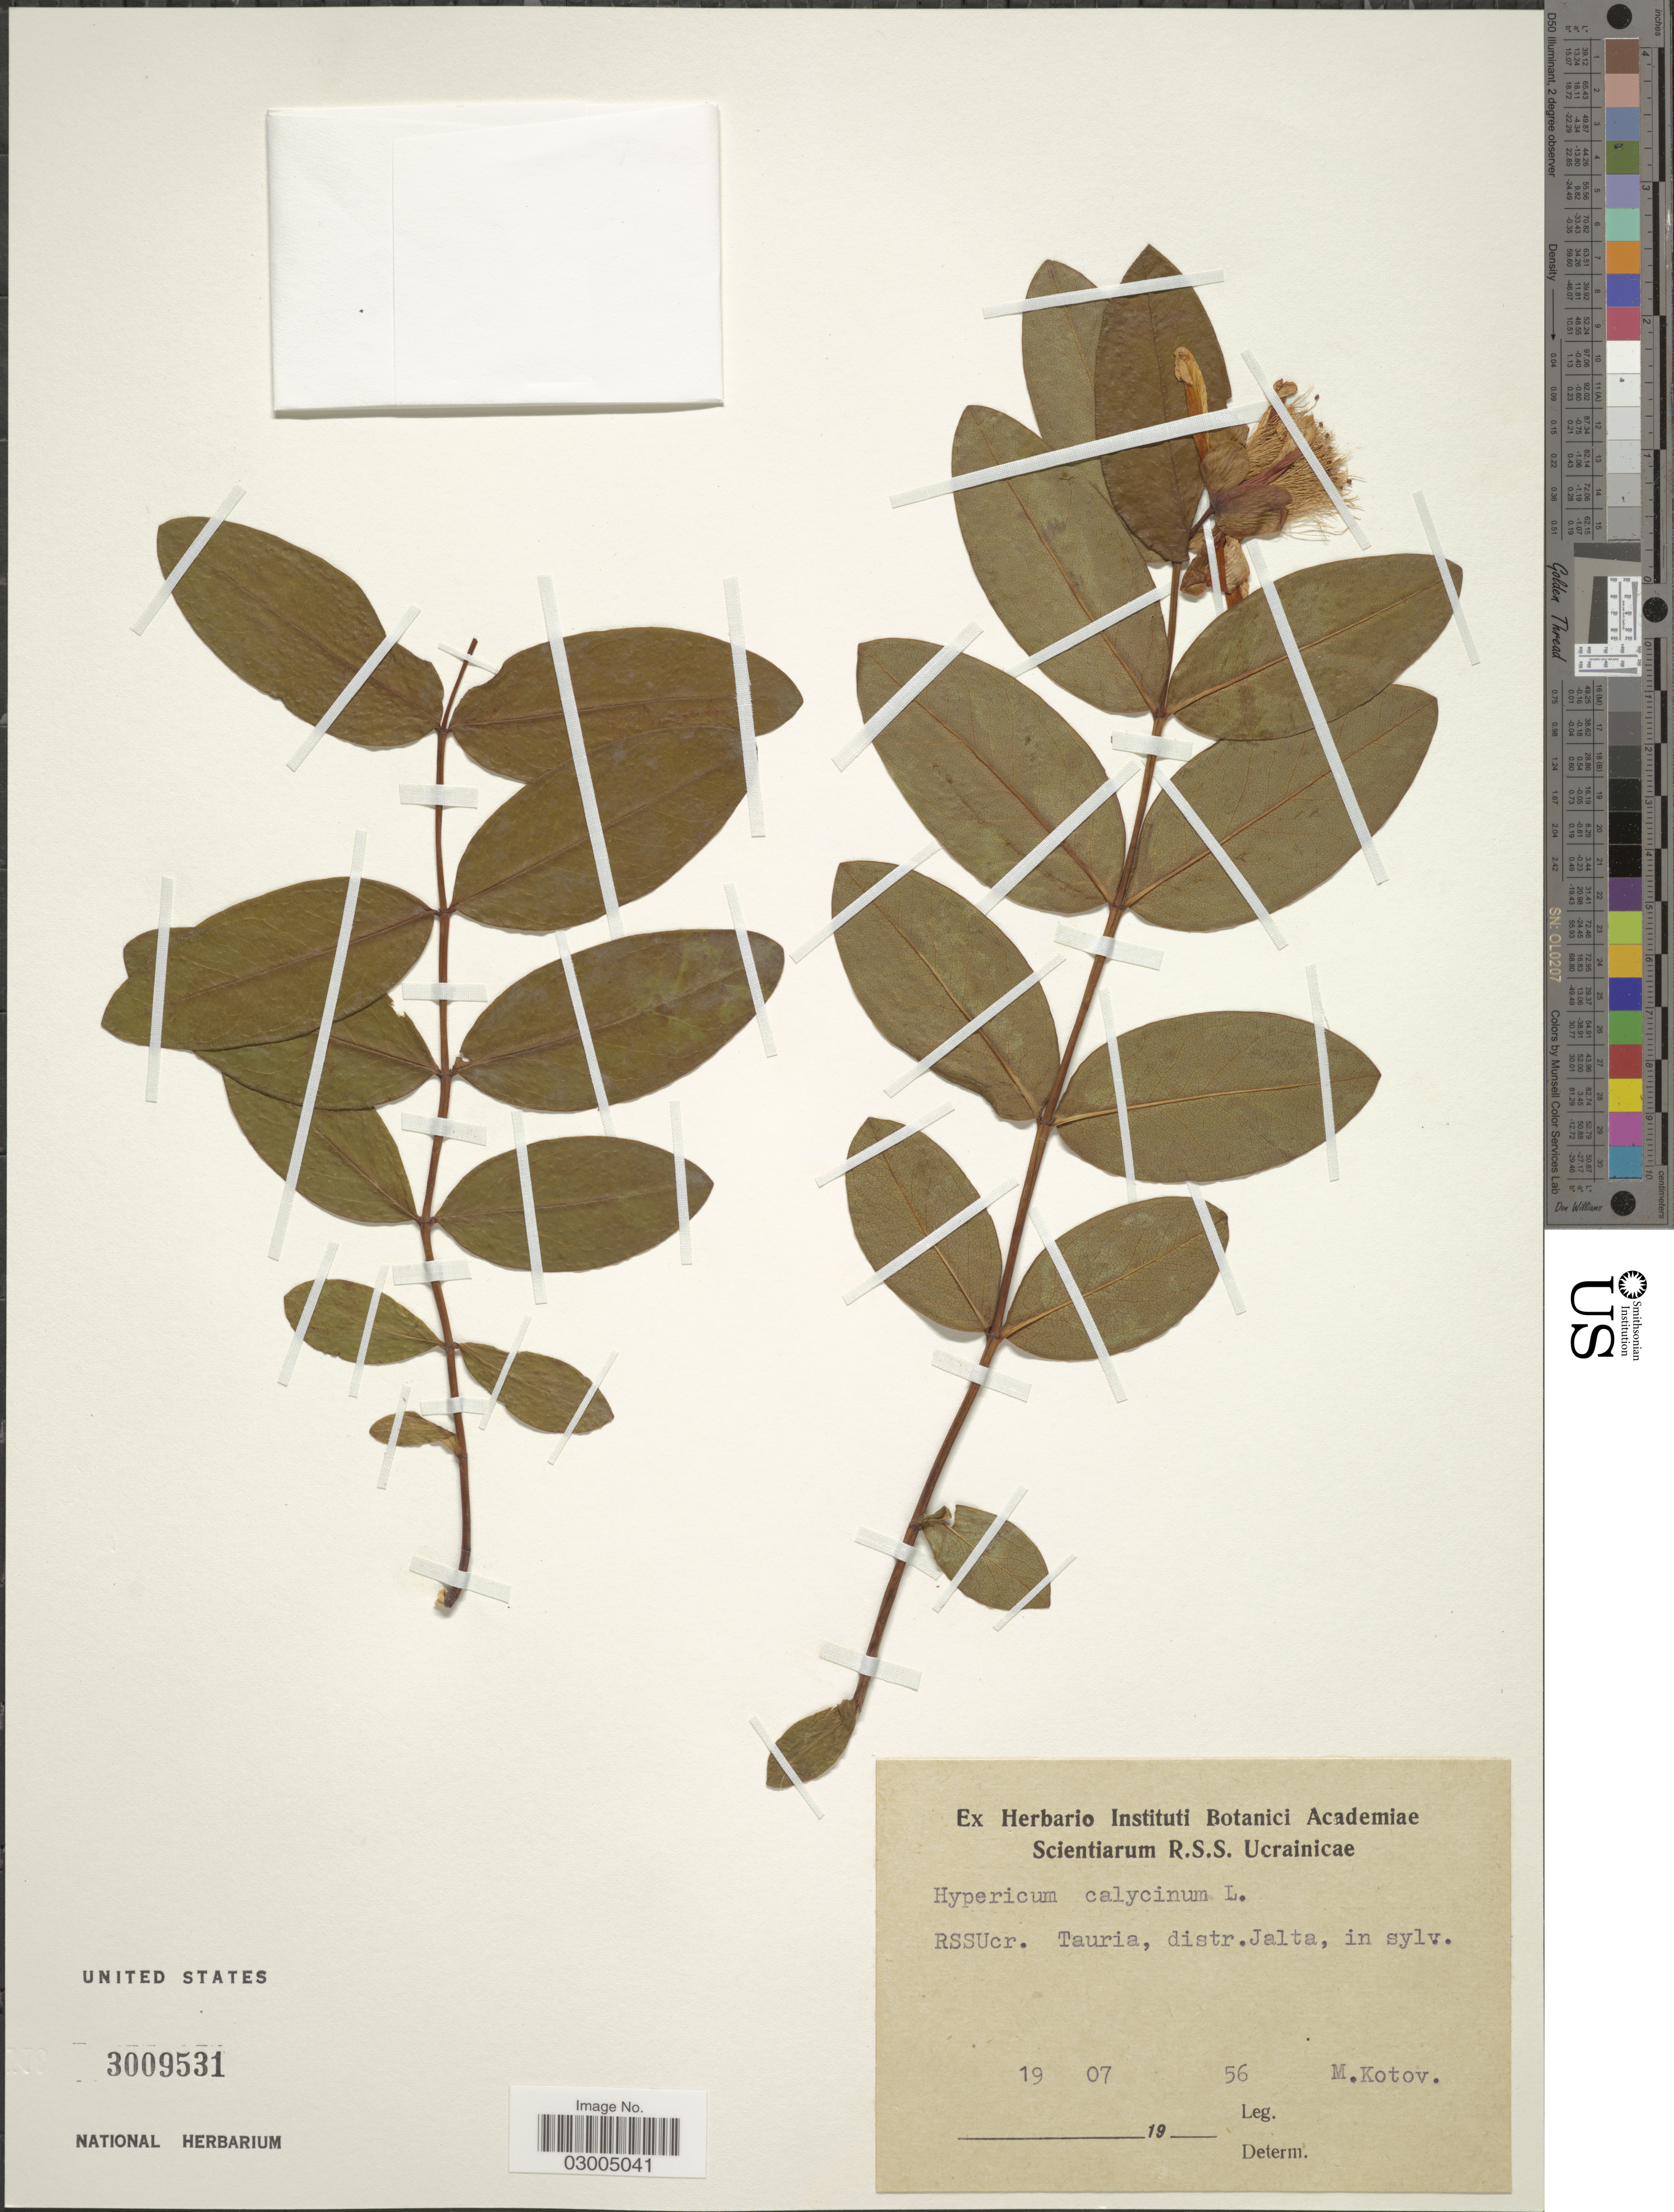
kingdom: Plantae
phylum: Tracheophyta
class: Magnoliopsida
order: Malpighiales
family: Hypericaceae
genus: Hypericum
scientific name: Hypericum calycinum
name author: L.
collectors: M. Kotov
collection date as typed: Transcribed d/m/y: 19/7/56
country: Ukraine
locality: RSSUcr. Tauria, distr. Jalta, in sylv.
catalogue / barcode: US 3009531